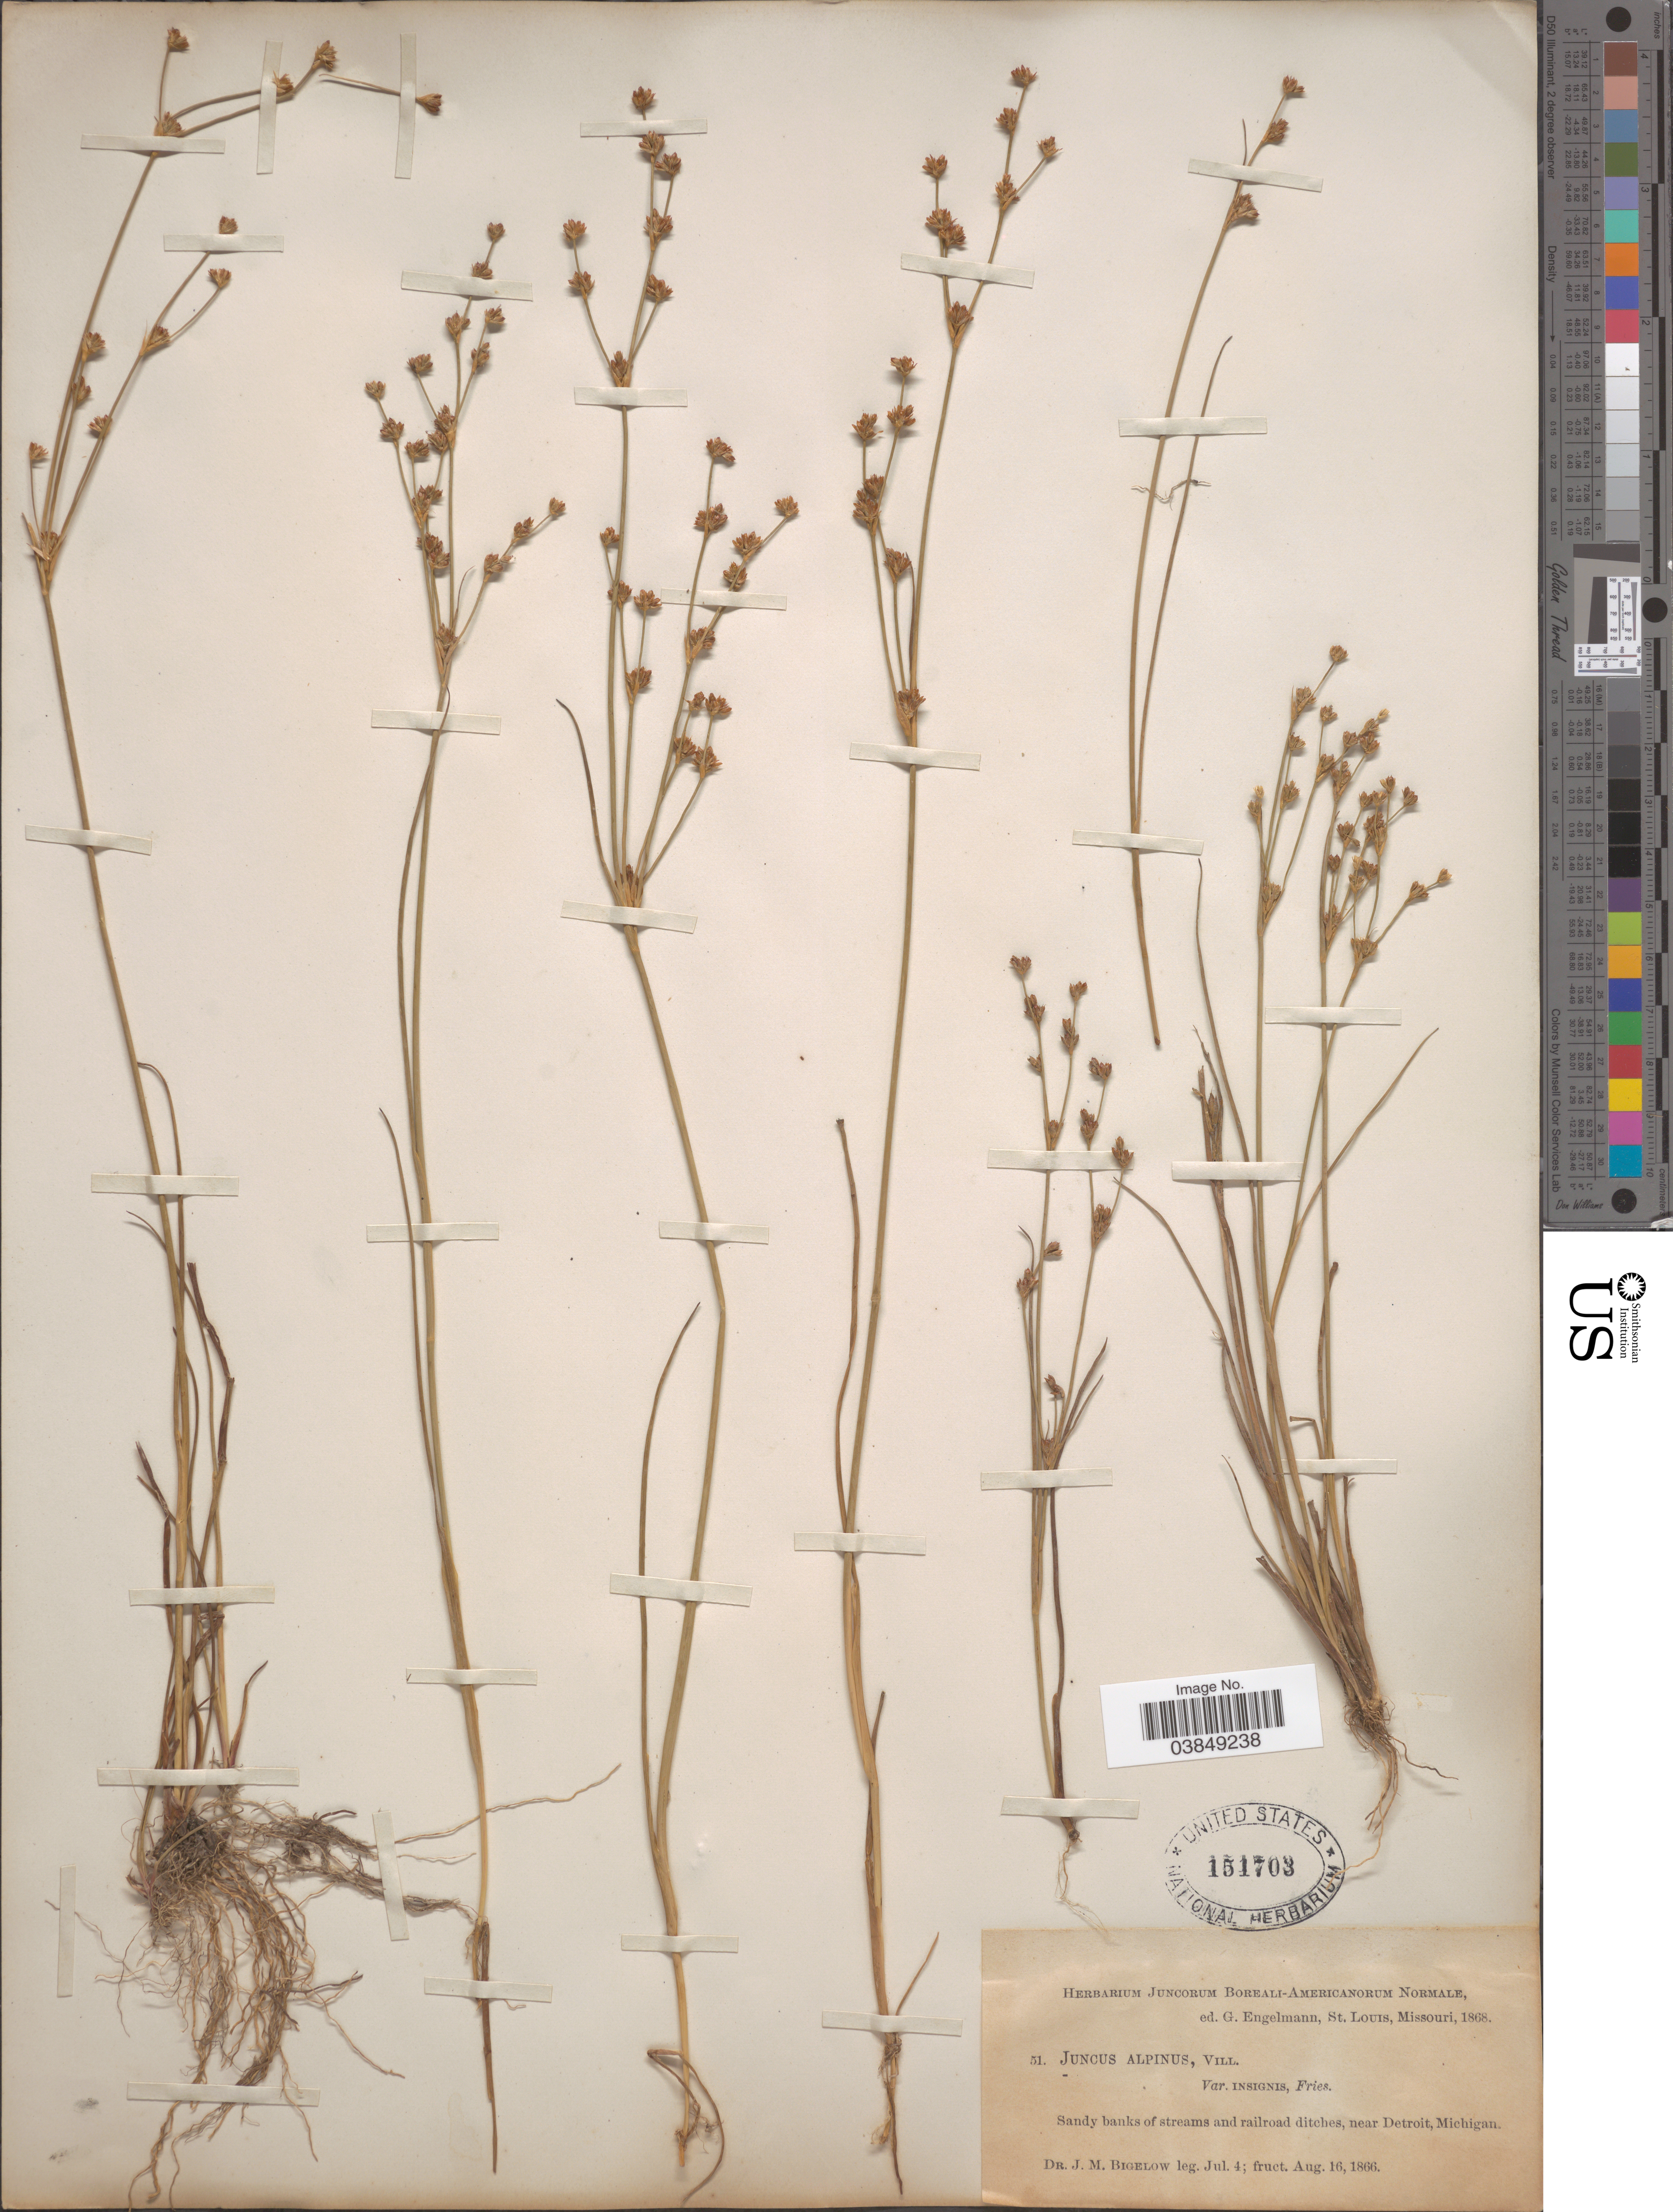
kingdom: Plantae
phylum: Tracheophyta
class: Liliopsida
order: Poales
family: Juncaceae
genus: Juncus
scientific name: Juncus rariflorus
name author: Hartm.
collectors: J. M. Bigelow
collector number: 51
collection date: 1866-07-04/1866-08-16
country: United States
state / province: Michigan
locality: Sandy banks of streams and railroad ditches, near Detroit.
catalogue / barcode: US 151703